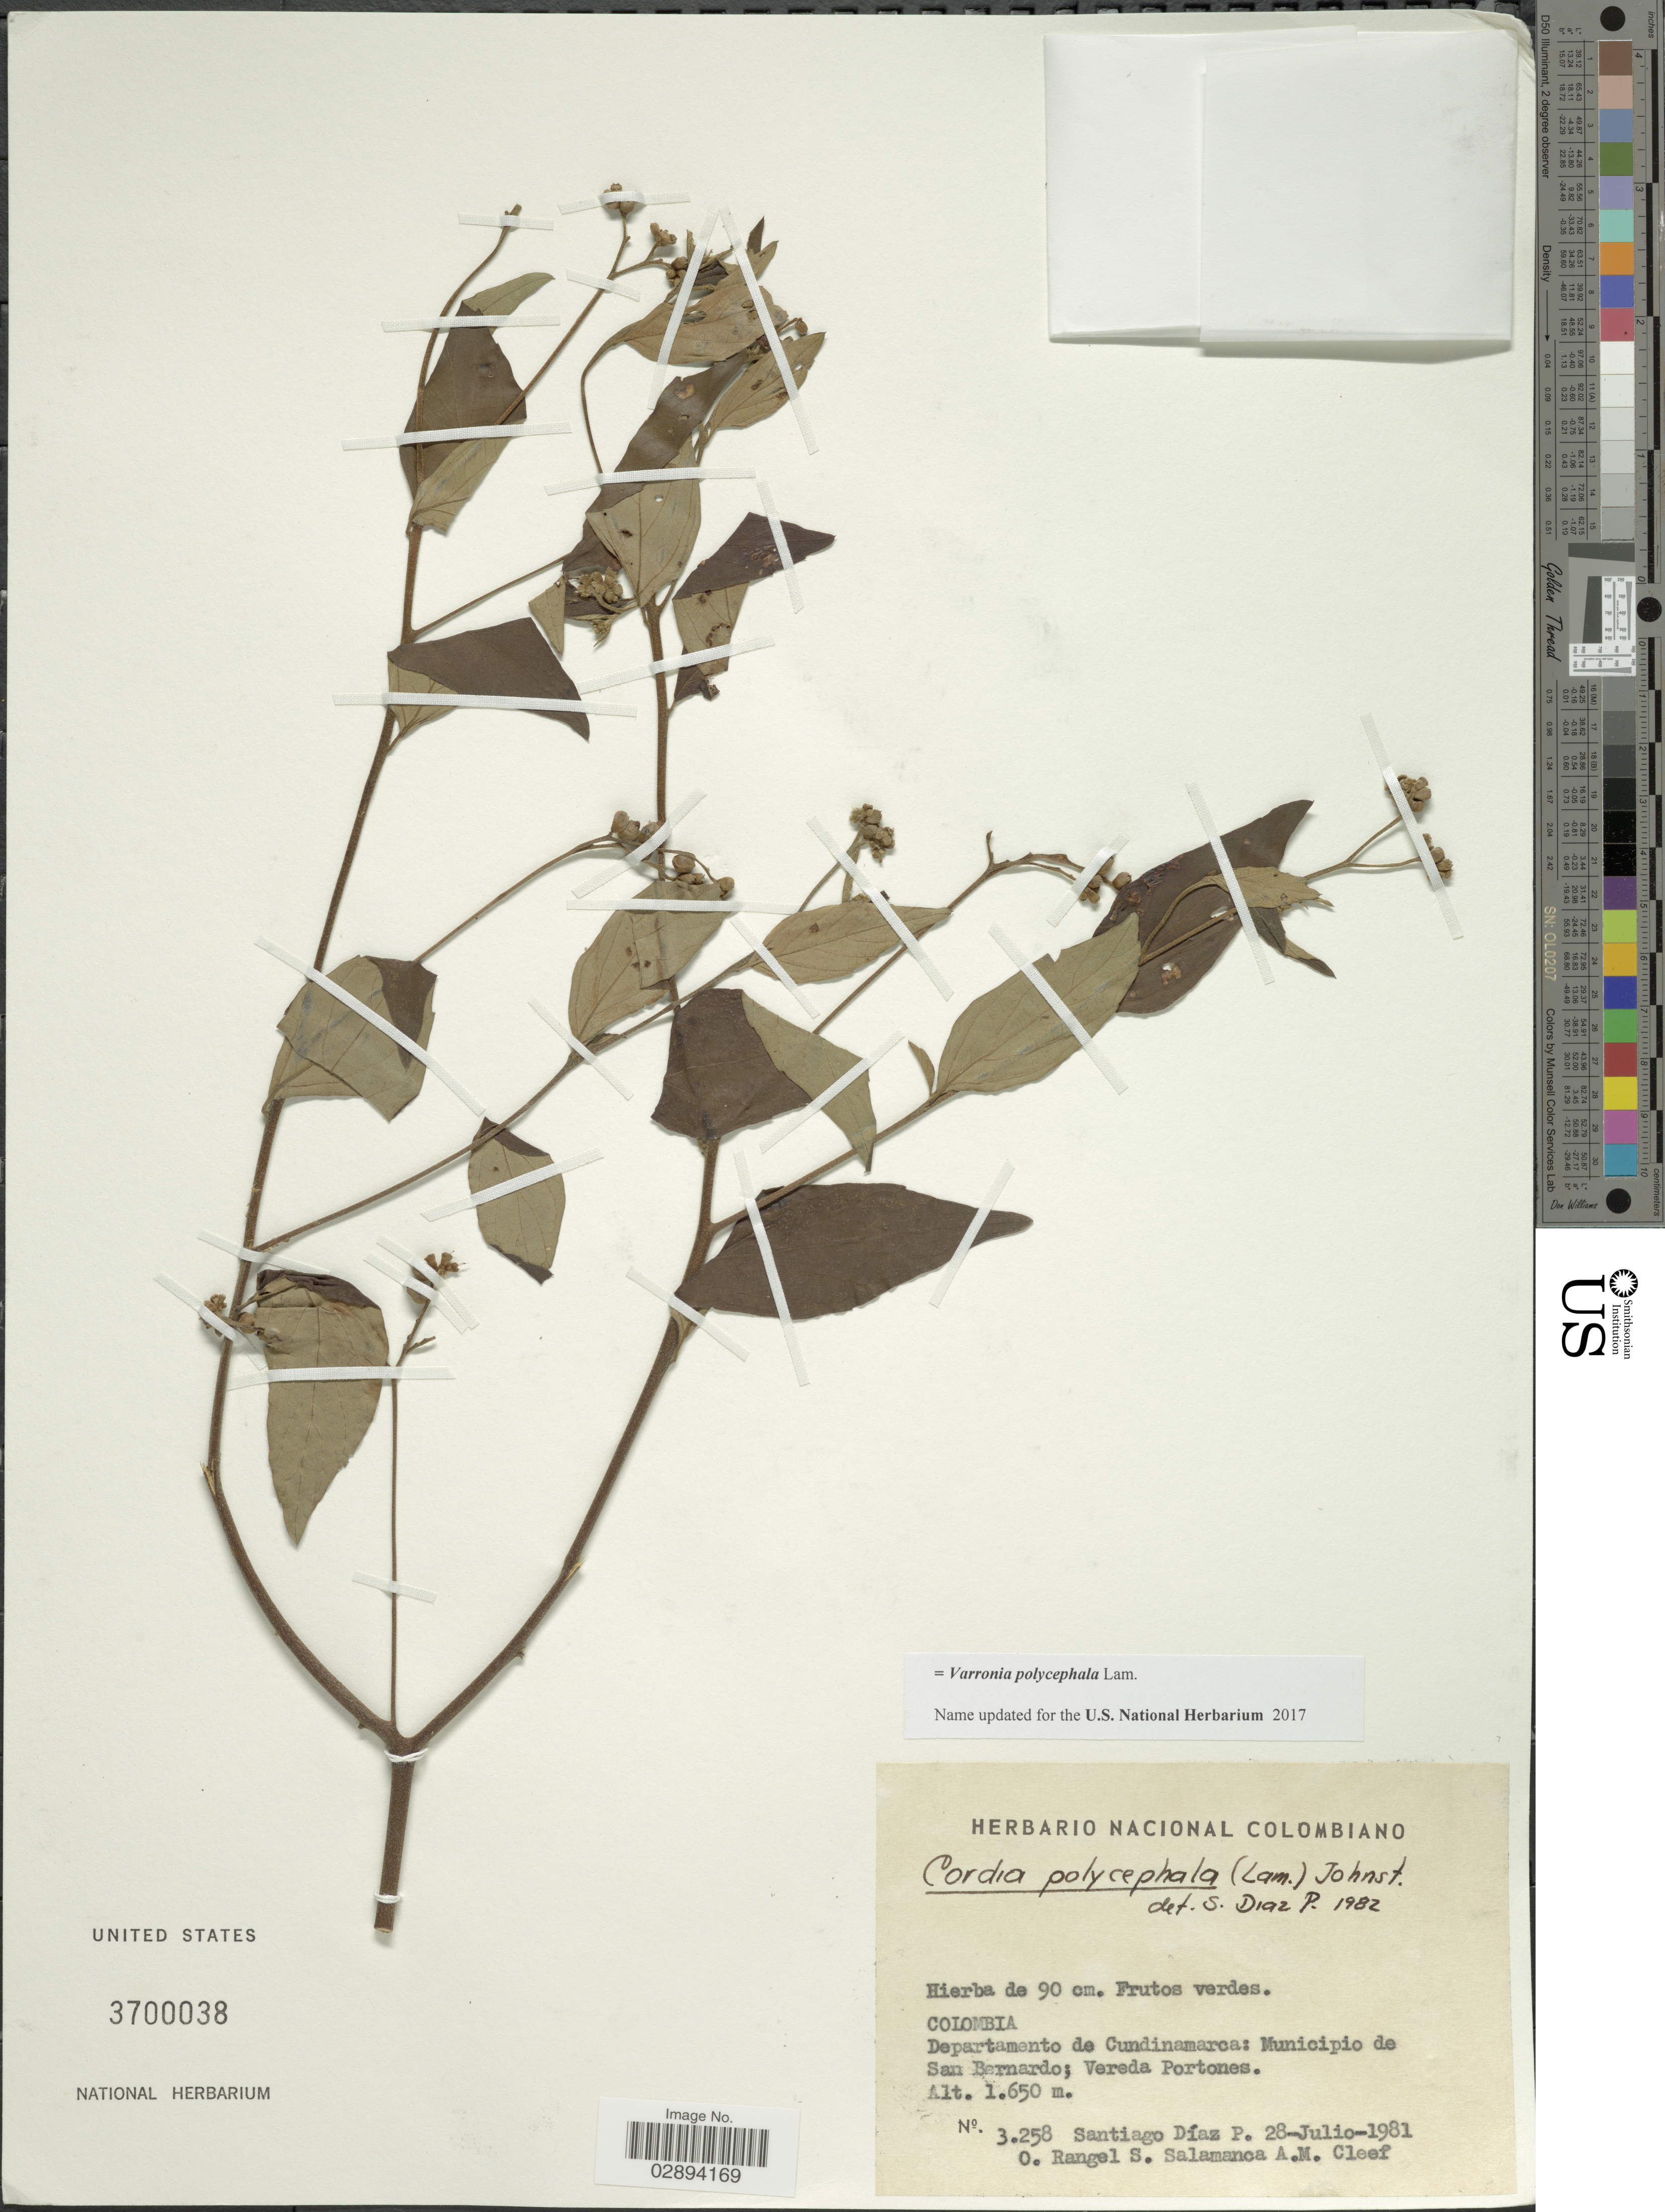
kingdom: Plantae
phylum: Tracheophyta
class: Magnoliopsida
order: Boraginales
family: Cordiaceae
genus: Varronia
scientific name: Varronia polycephala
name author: Lam.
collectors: S. Diaz P., O. Rangel, S. Salamanca & A. M. Cleef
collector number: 3258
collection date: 1981-07-28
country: Colombia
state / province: Cundinamarca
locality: Departamento de Cundinamarca, Muncipio de San Bernardo, Vereda Portones.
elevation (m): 1650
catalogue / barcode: US 3700038